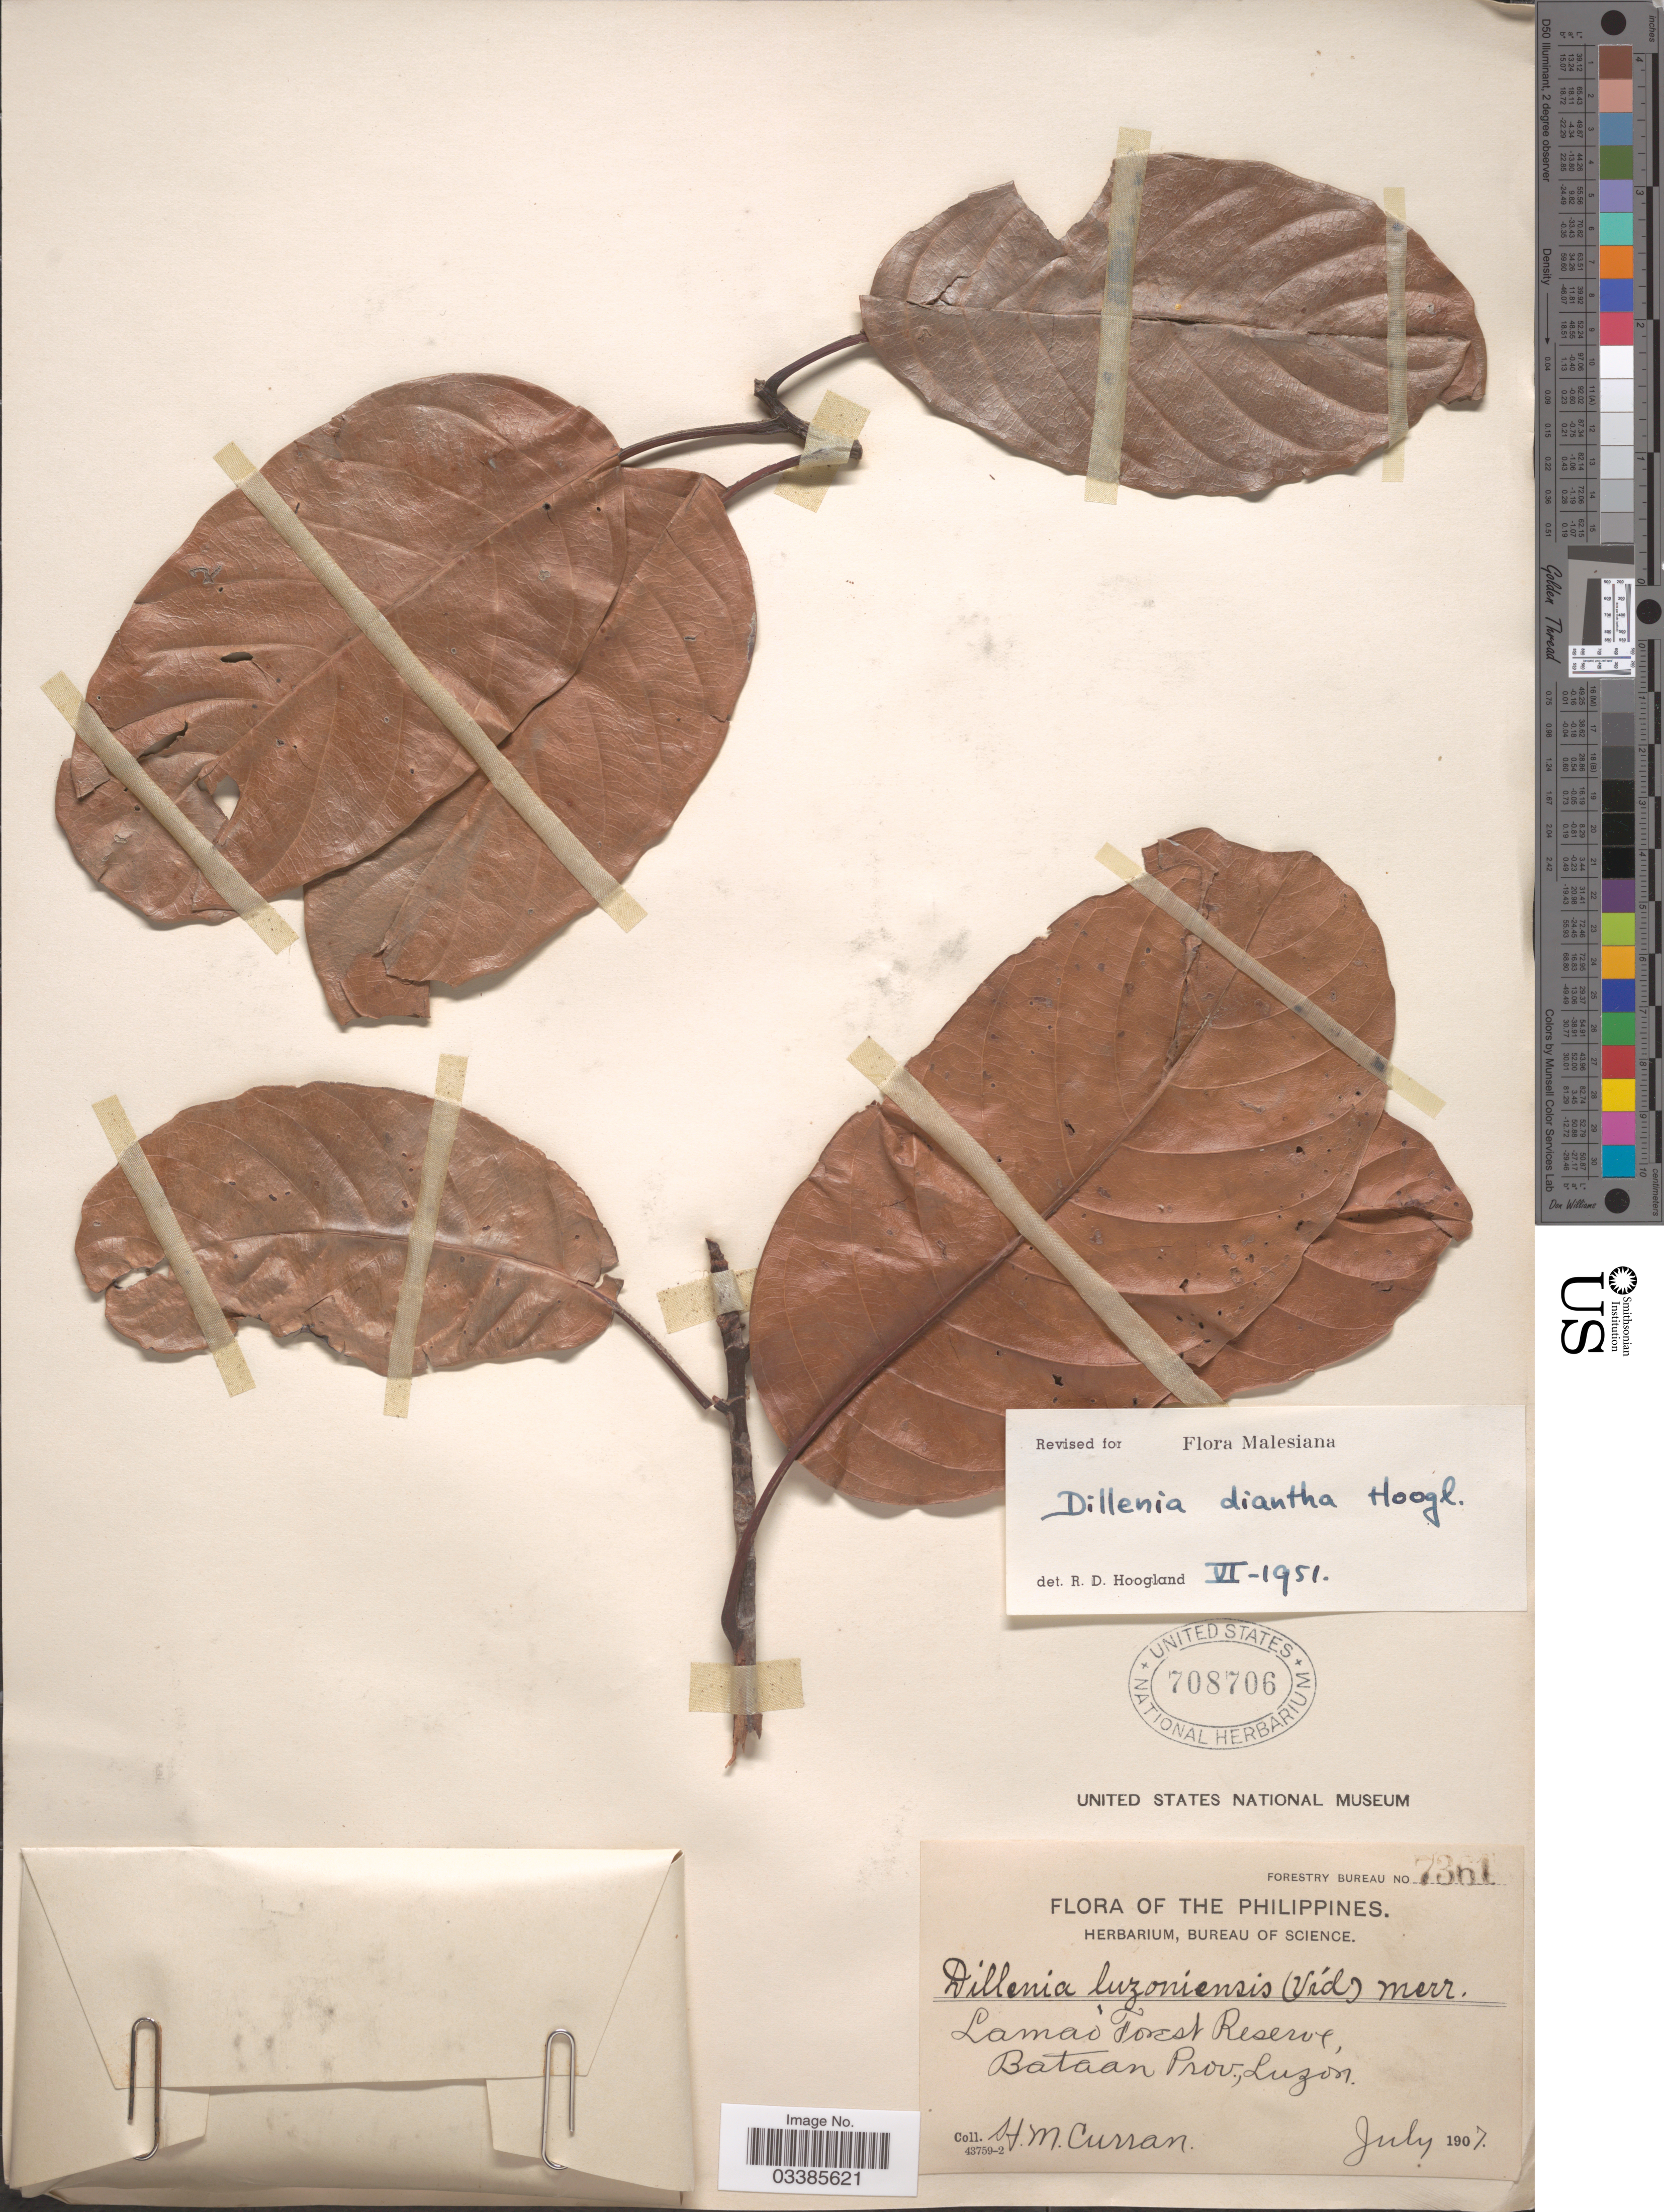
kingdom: Plantae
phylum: Tracheophyta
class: Magnoliopsida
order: Dilleniales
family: Dilleniaceae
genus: Dillenia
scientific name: Dillenia diantha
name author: Hoogland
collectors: H. M. Curran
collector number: Forestry Bureau 7361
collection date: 1907-07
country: Philippines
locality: Lamao Forest Reserve, Bataan Prov., Luzon.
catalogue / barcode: US 708706